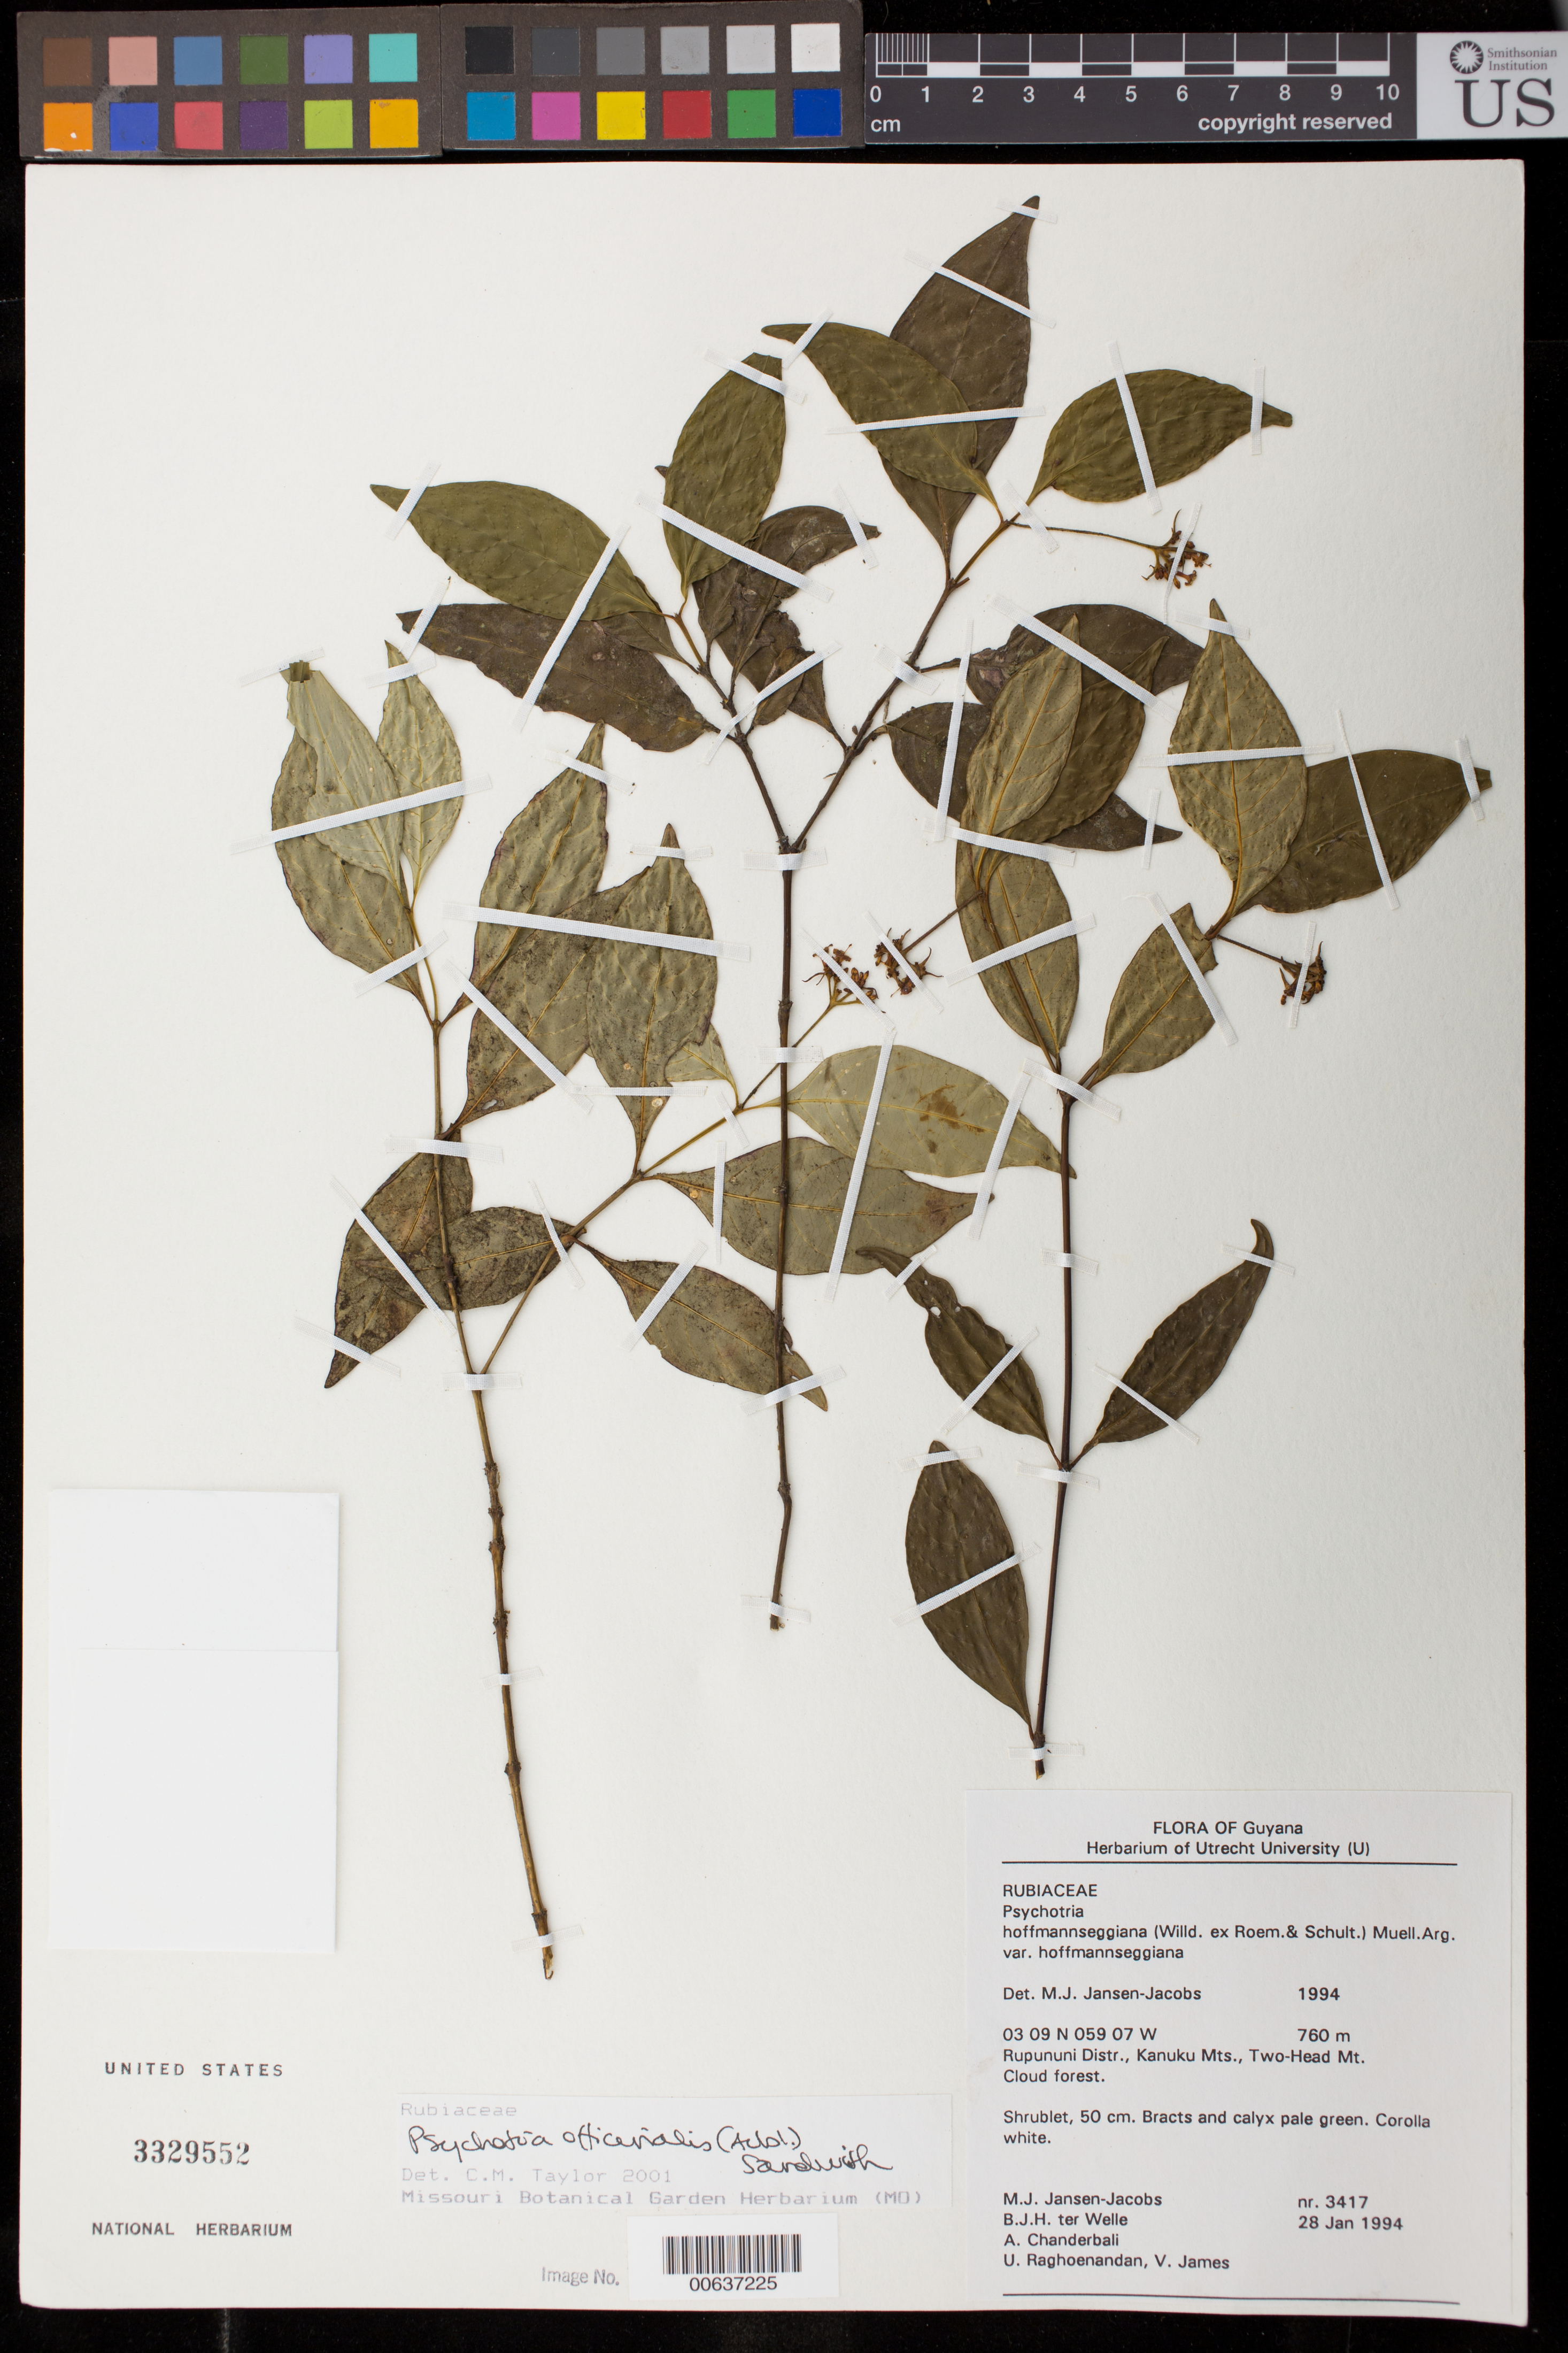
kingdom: Plantae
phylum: Tracheophyta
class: Magnoliopsida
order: Gentianales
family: Rubiaceae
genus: Palicourea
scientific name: Palicourea tenerior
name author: (Cham.) Delprete & J.H. Kirkbr.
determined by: Kirkbride, J. H., Jr.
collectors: M. J. Jansen-Jacobs, B. Welle, A. S. Chanderbali, U. Raghoenandan & V. James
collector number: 3417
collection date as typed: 28-Jan-94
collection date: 1994-01-28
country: Guyana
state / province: U. Takutu-U. Essequibo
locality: Two-Head Mt., Kanuku Mts.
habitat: Cloud forest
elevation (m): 760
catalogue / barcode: US 3329552